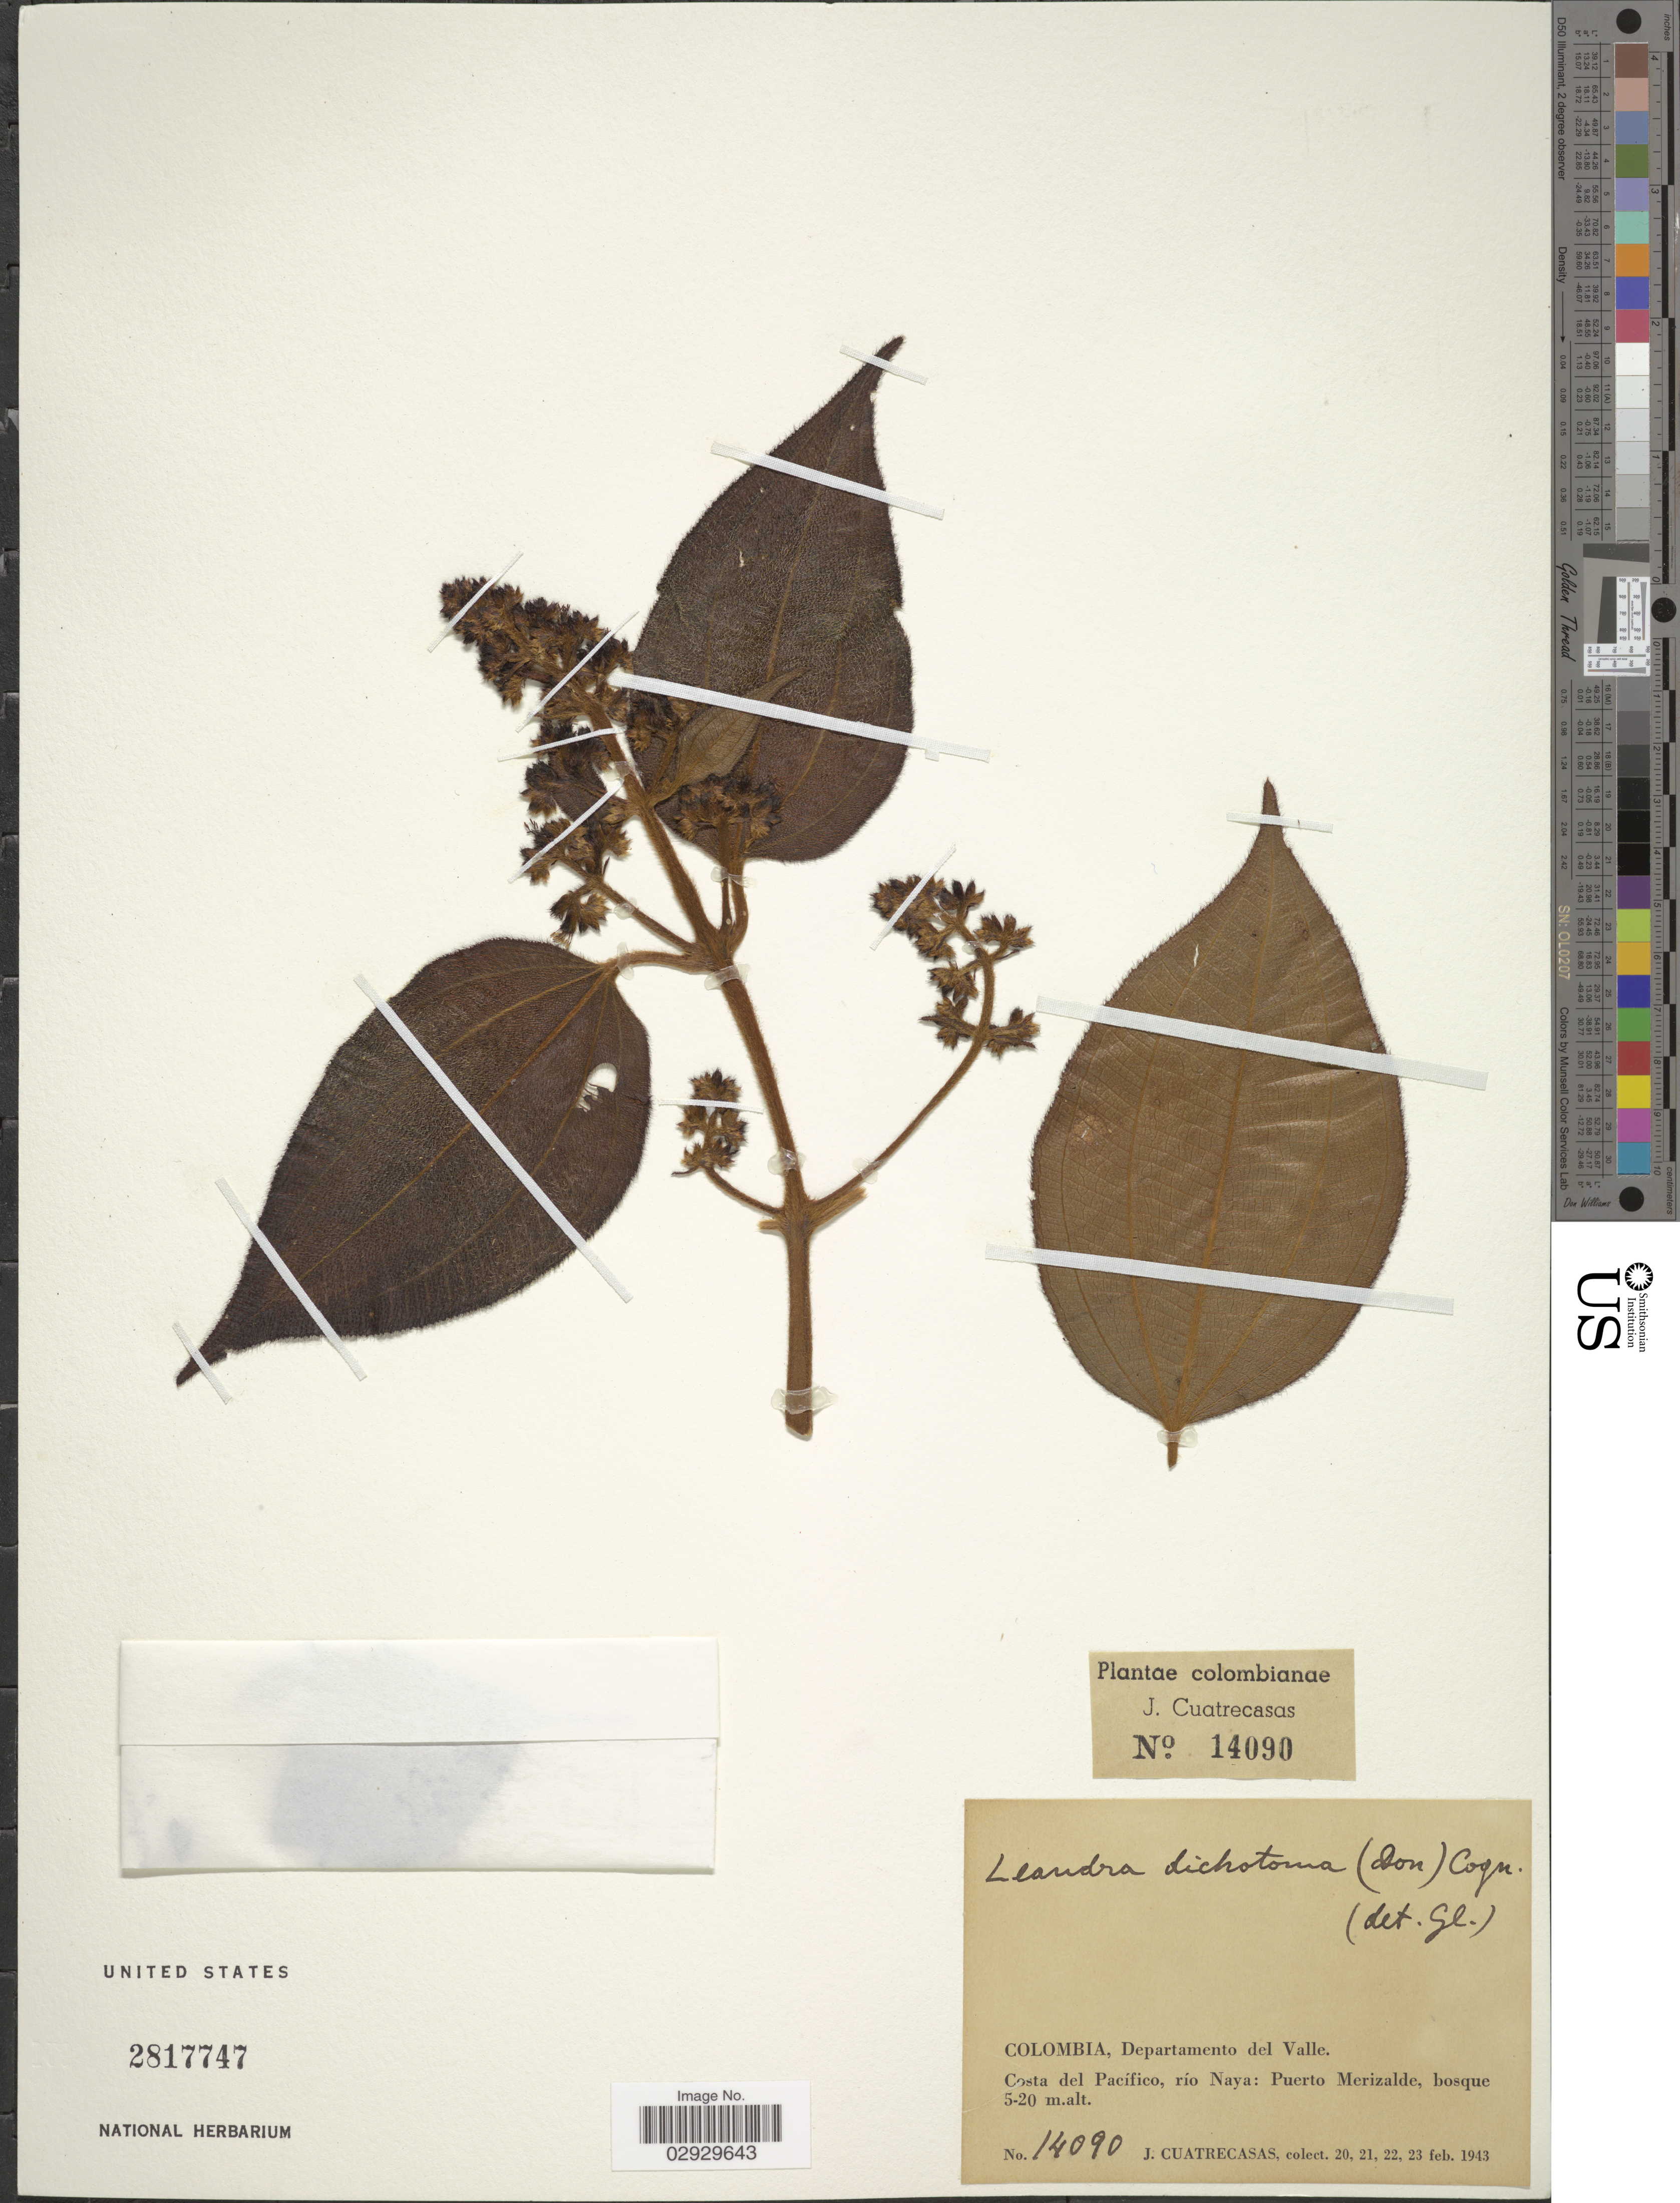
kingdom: Plantae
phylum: Tracheophyta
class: Magnoliopsida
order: Myrtales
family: Melastomataceae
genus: Leandra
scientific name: Leandra granatensis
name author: Gleason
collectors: J. Cuatrecasas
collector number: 14090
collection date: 1943-02-20/1943-02-23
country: Colombia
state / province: Valle del Cauca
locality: Departamento del Valle. Costa del Pacífico, río Naya: Puerto Merizalde.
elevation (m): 5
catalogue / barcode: US 2817747